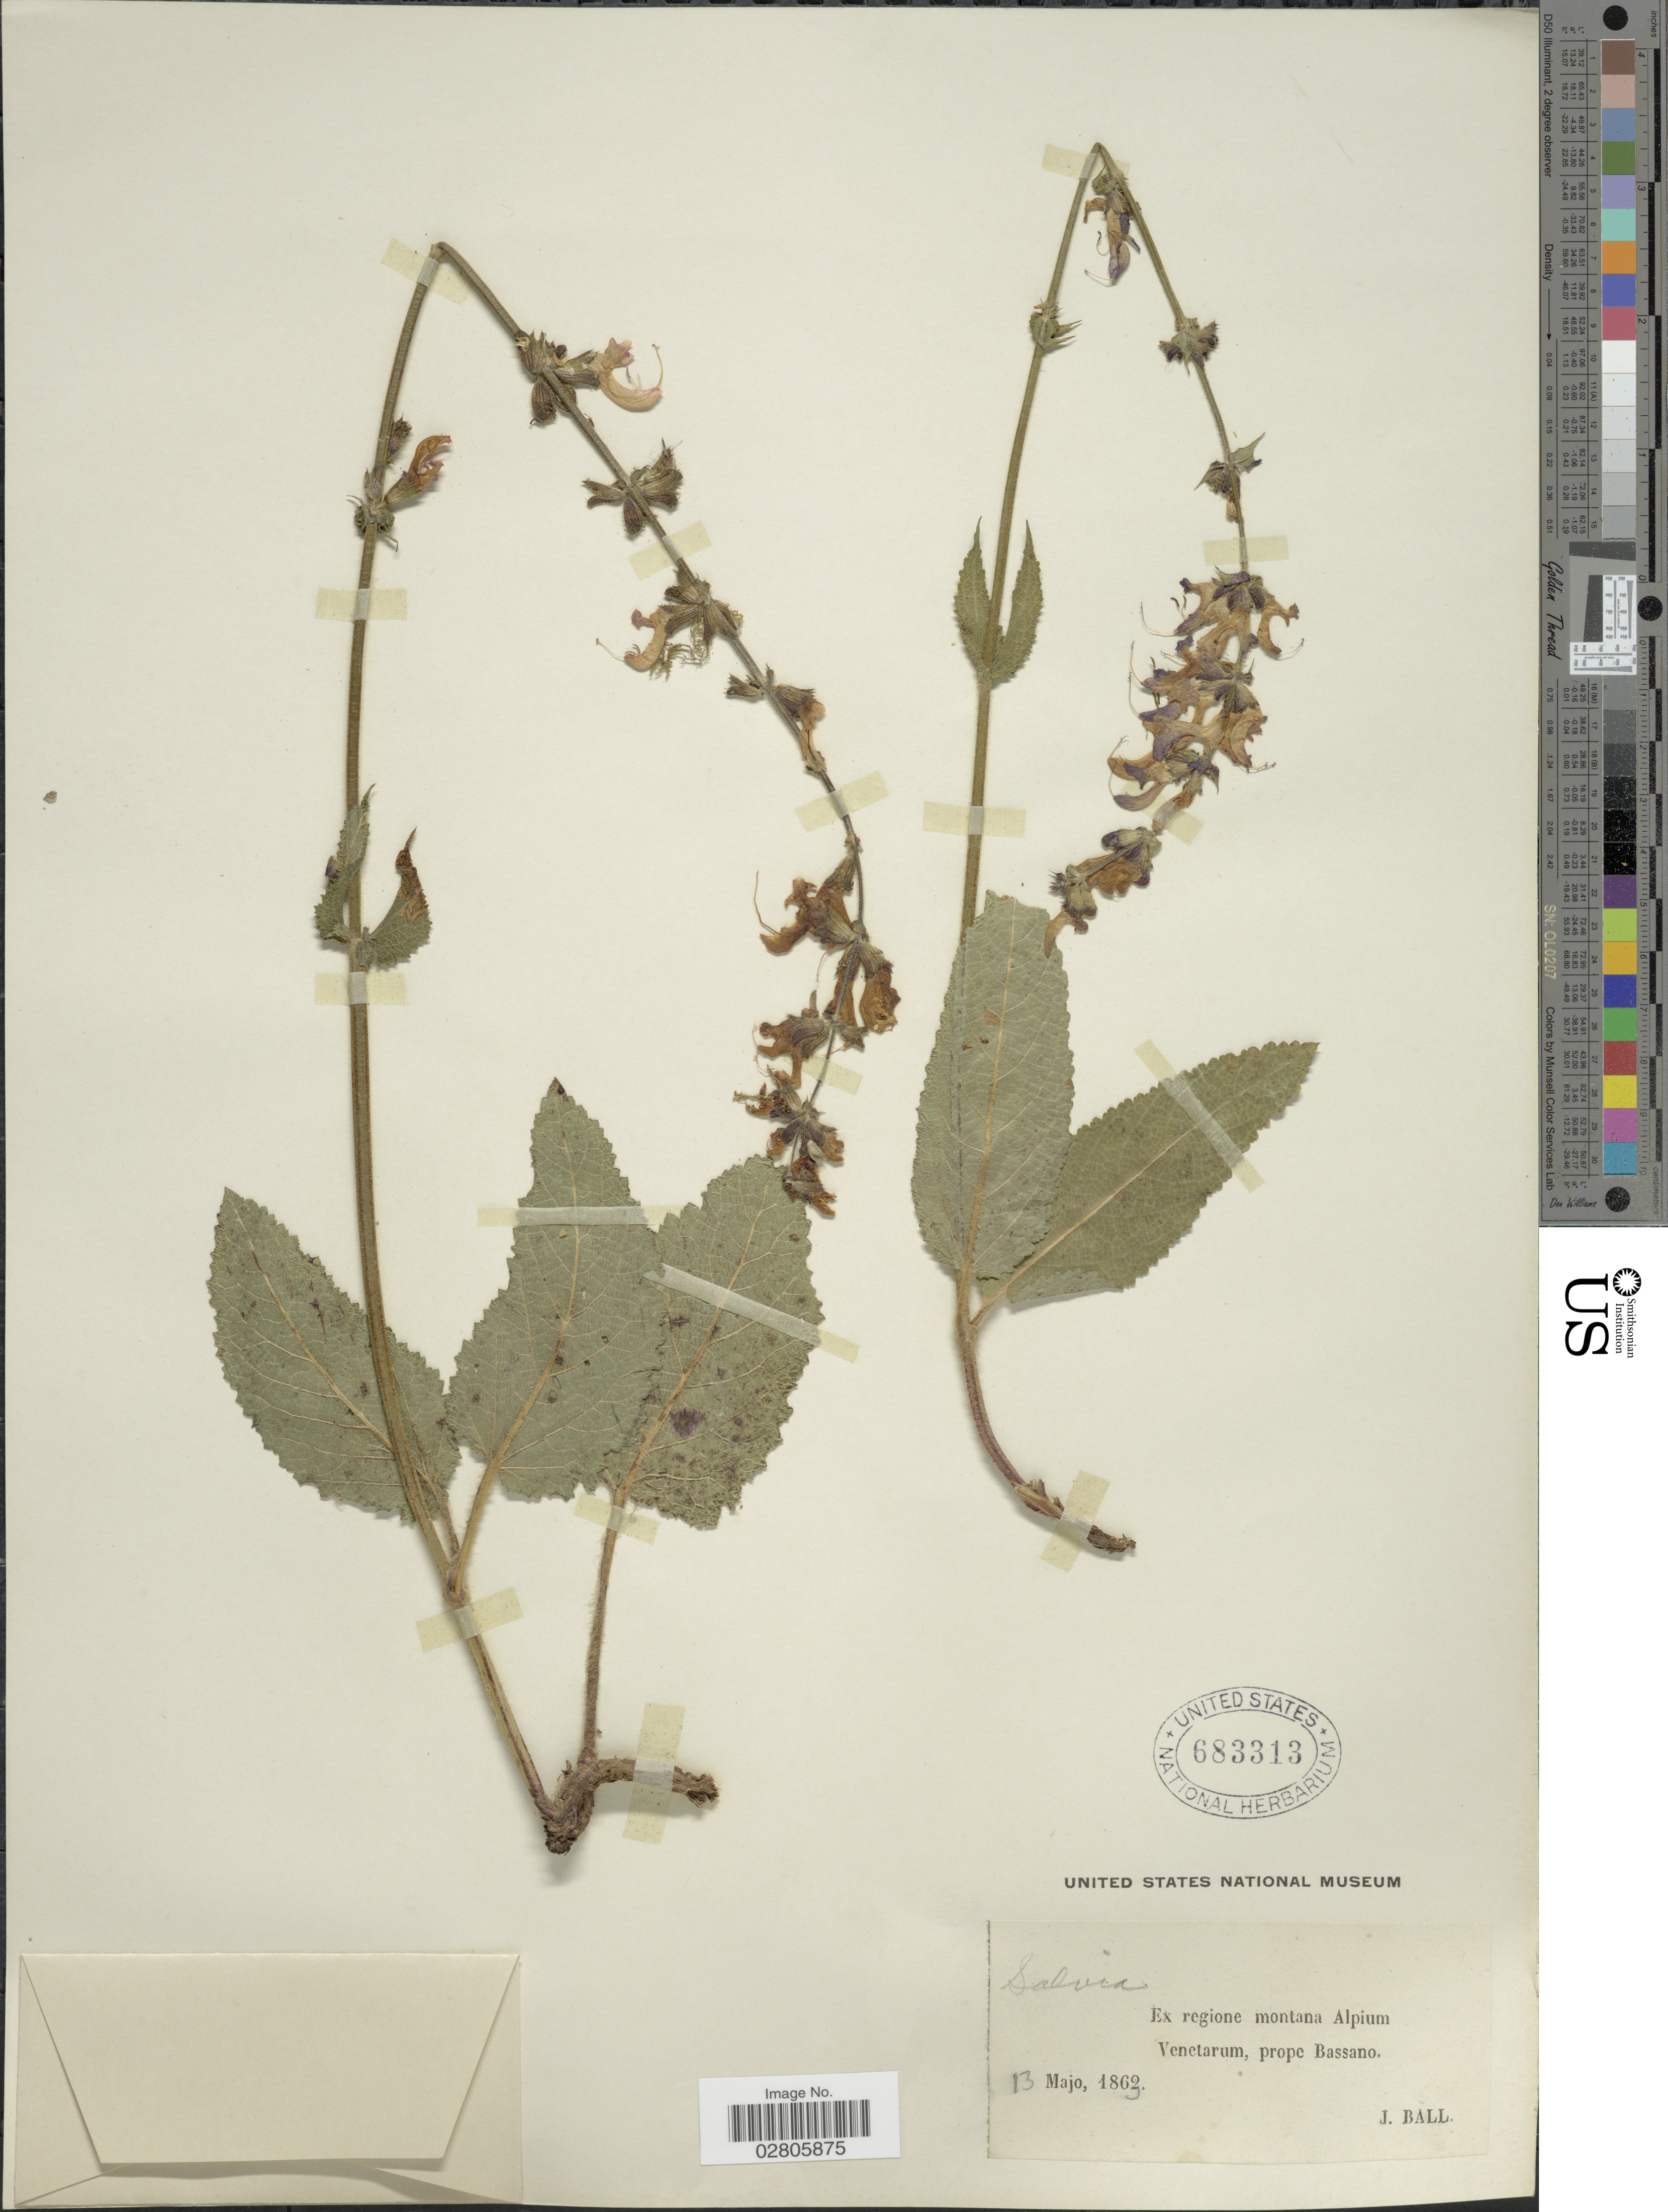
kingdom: Plantae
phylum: Tracheophyta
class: Magnoliopsida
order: Lamiales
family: Lamiaceae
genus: Salvia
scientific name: Salvia sp.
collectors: J. Ball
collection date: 1863-05-13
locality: Regione montana Alpium. Venetarum, prope Bassano.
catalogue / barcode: US 683313